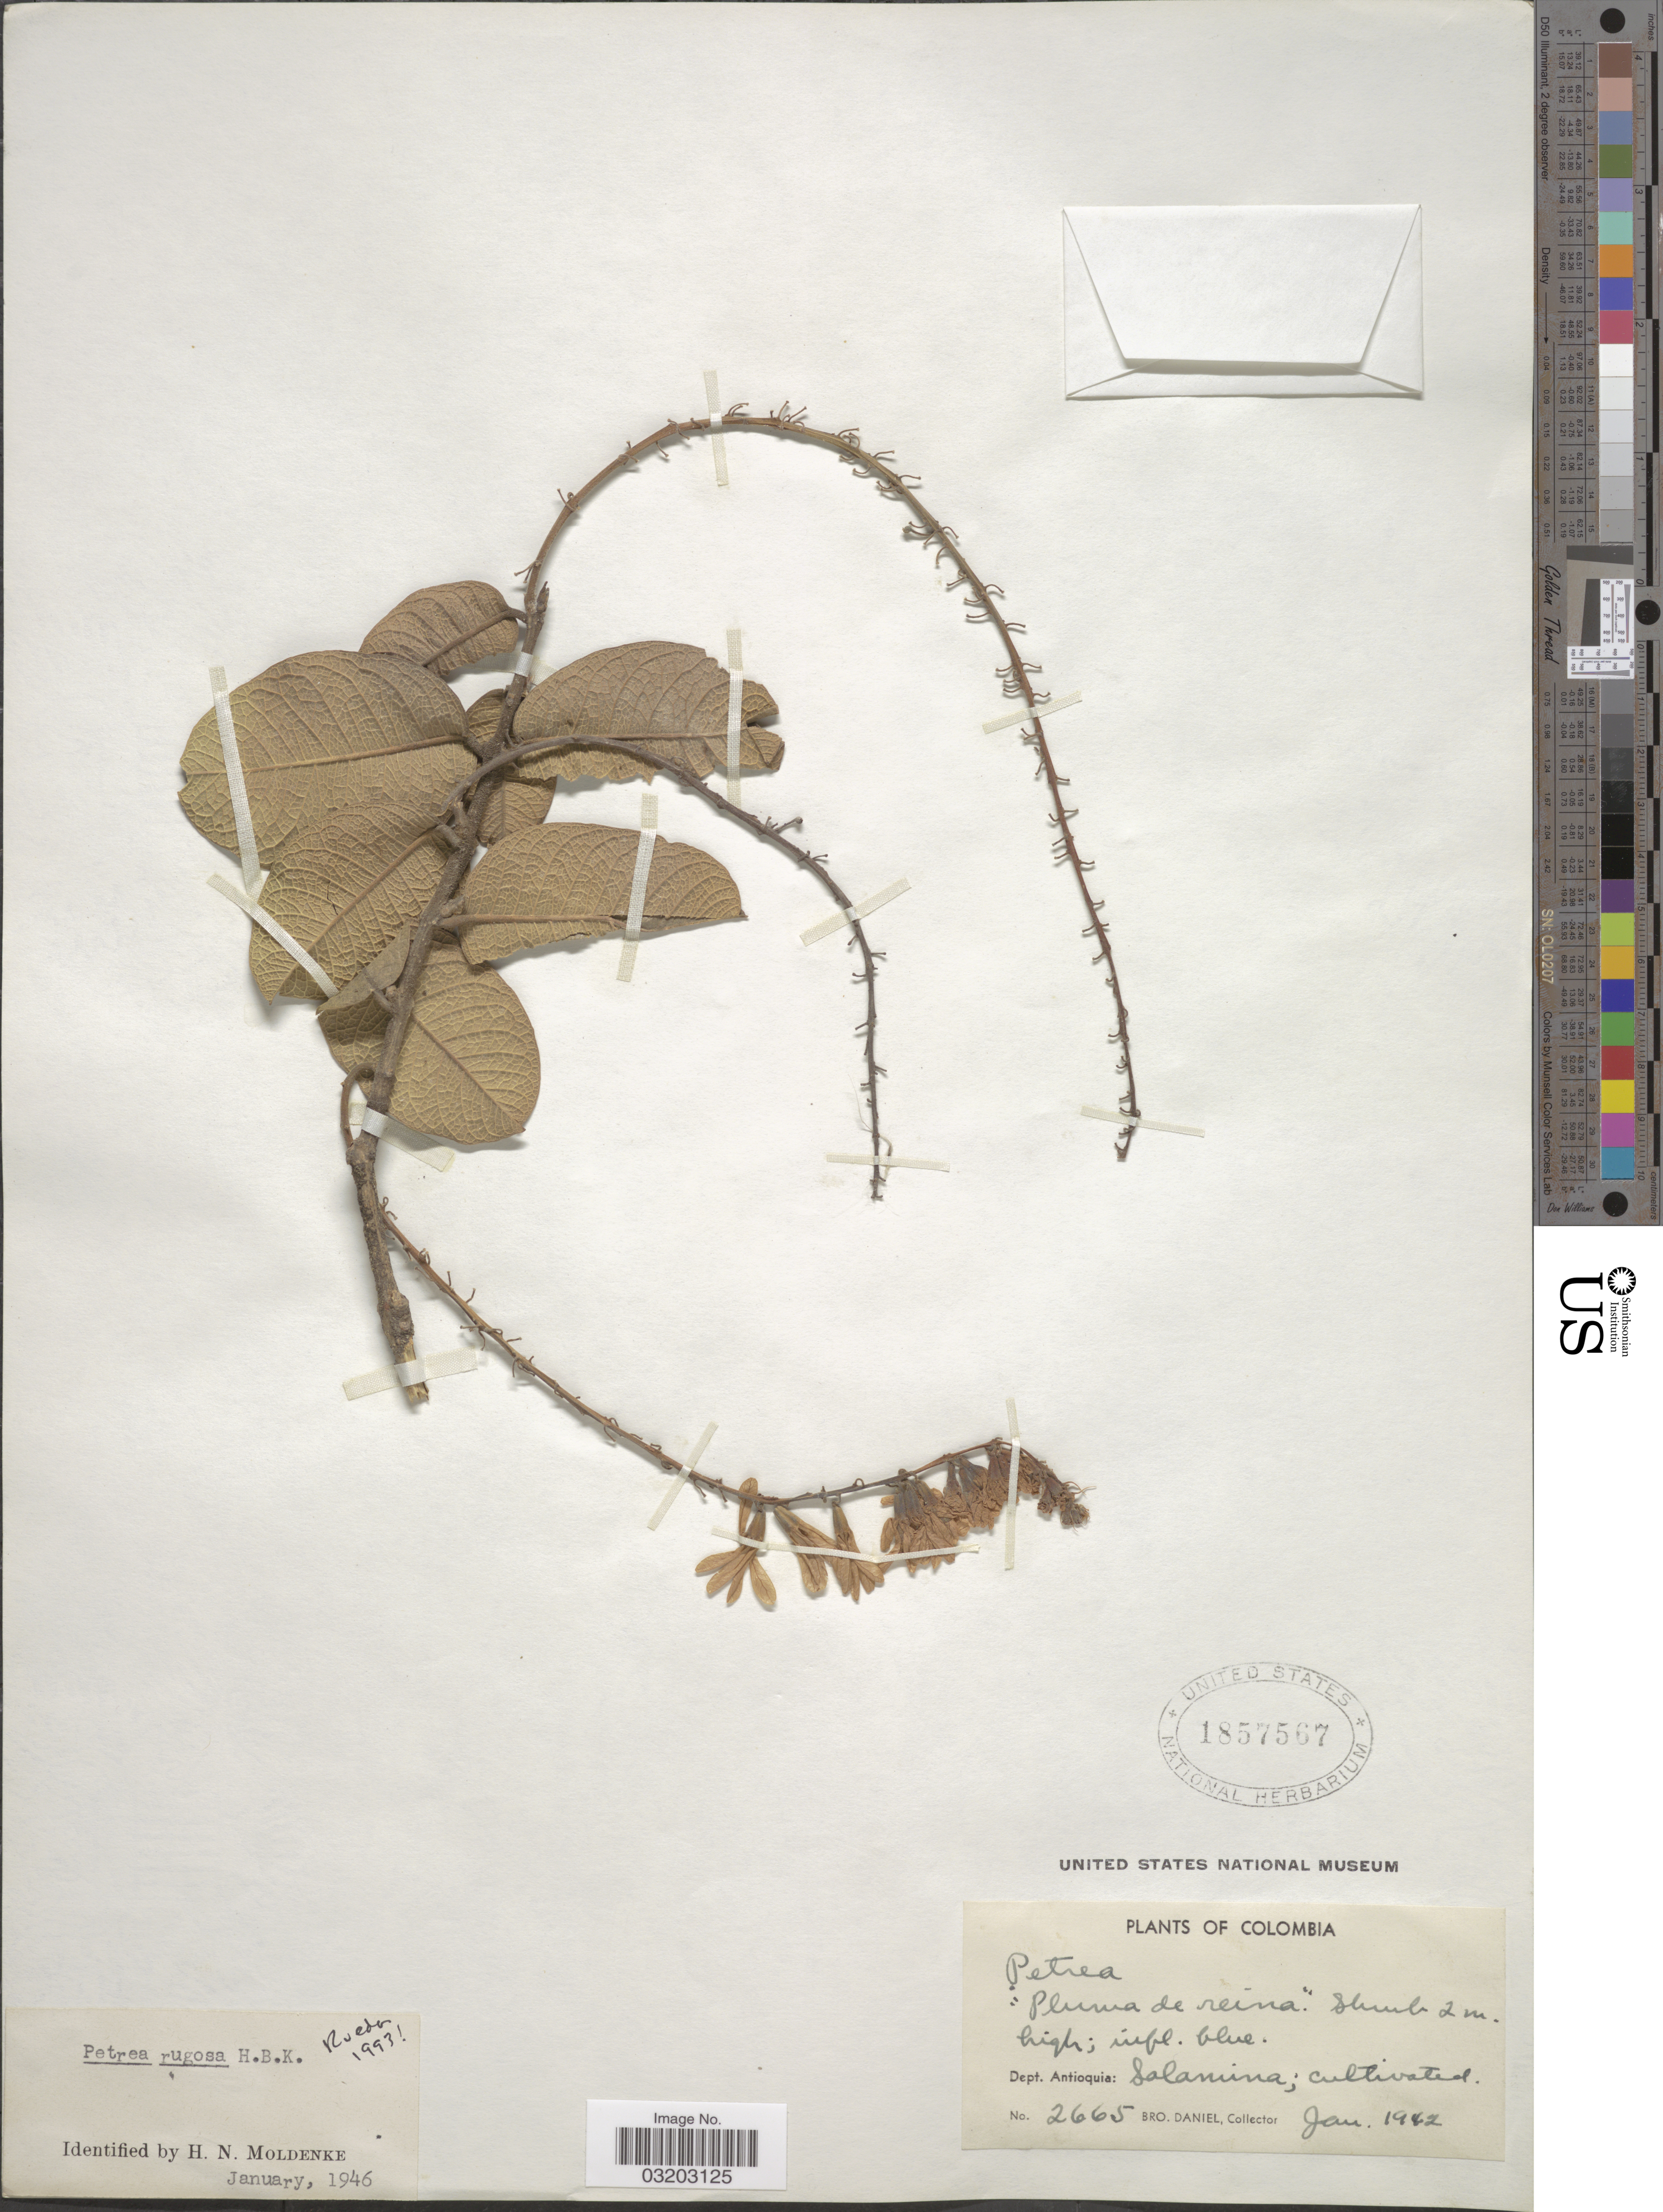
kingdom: Plantae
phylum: Tracheophyta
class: Magnoliopsida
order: Lamiales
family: Verbenaceae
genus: Petrea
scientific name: Petrea rugosa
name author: Kunth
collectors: Bro. Daniel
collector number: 2665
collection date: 1942-01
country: Colombia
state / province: Antioquia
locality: Dept. Antioquia: Salamina.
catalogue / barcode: US 1857567